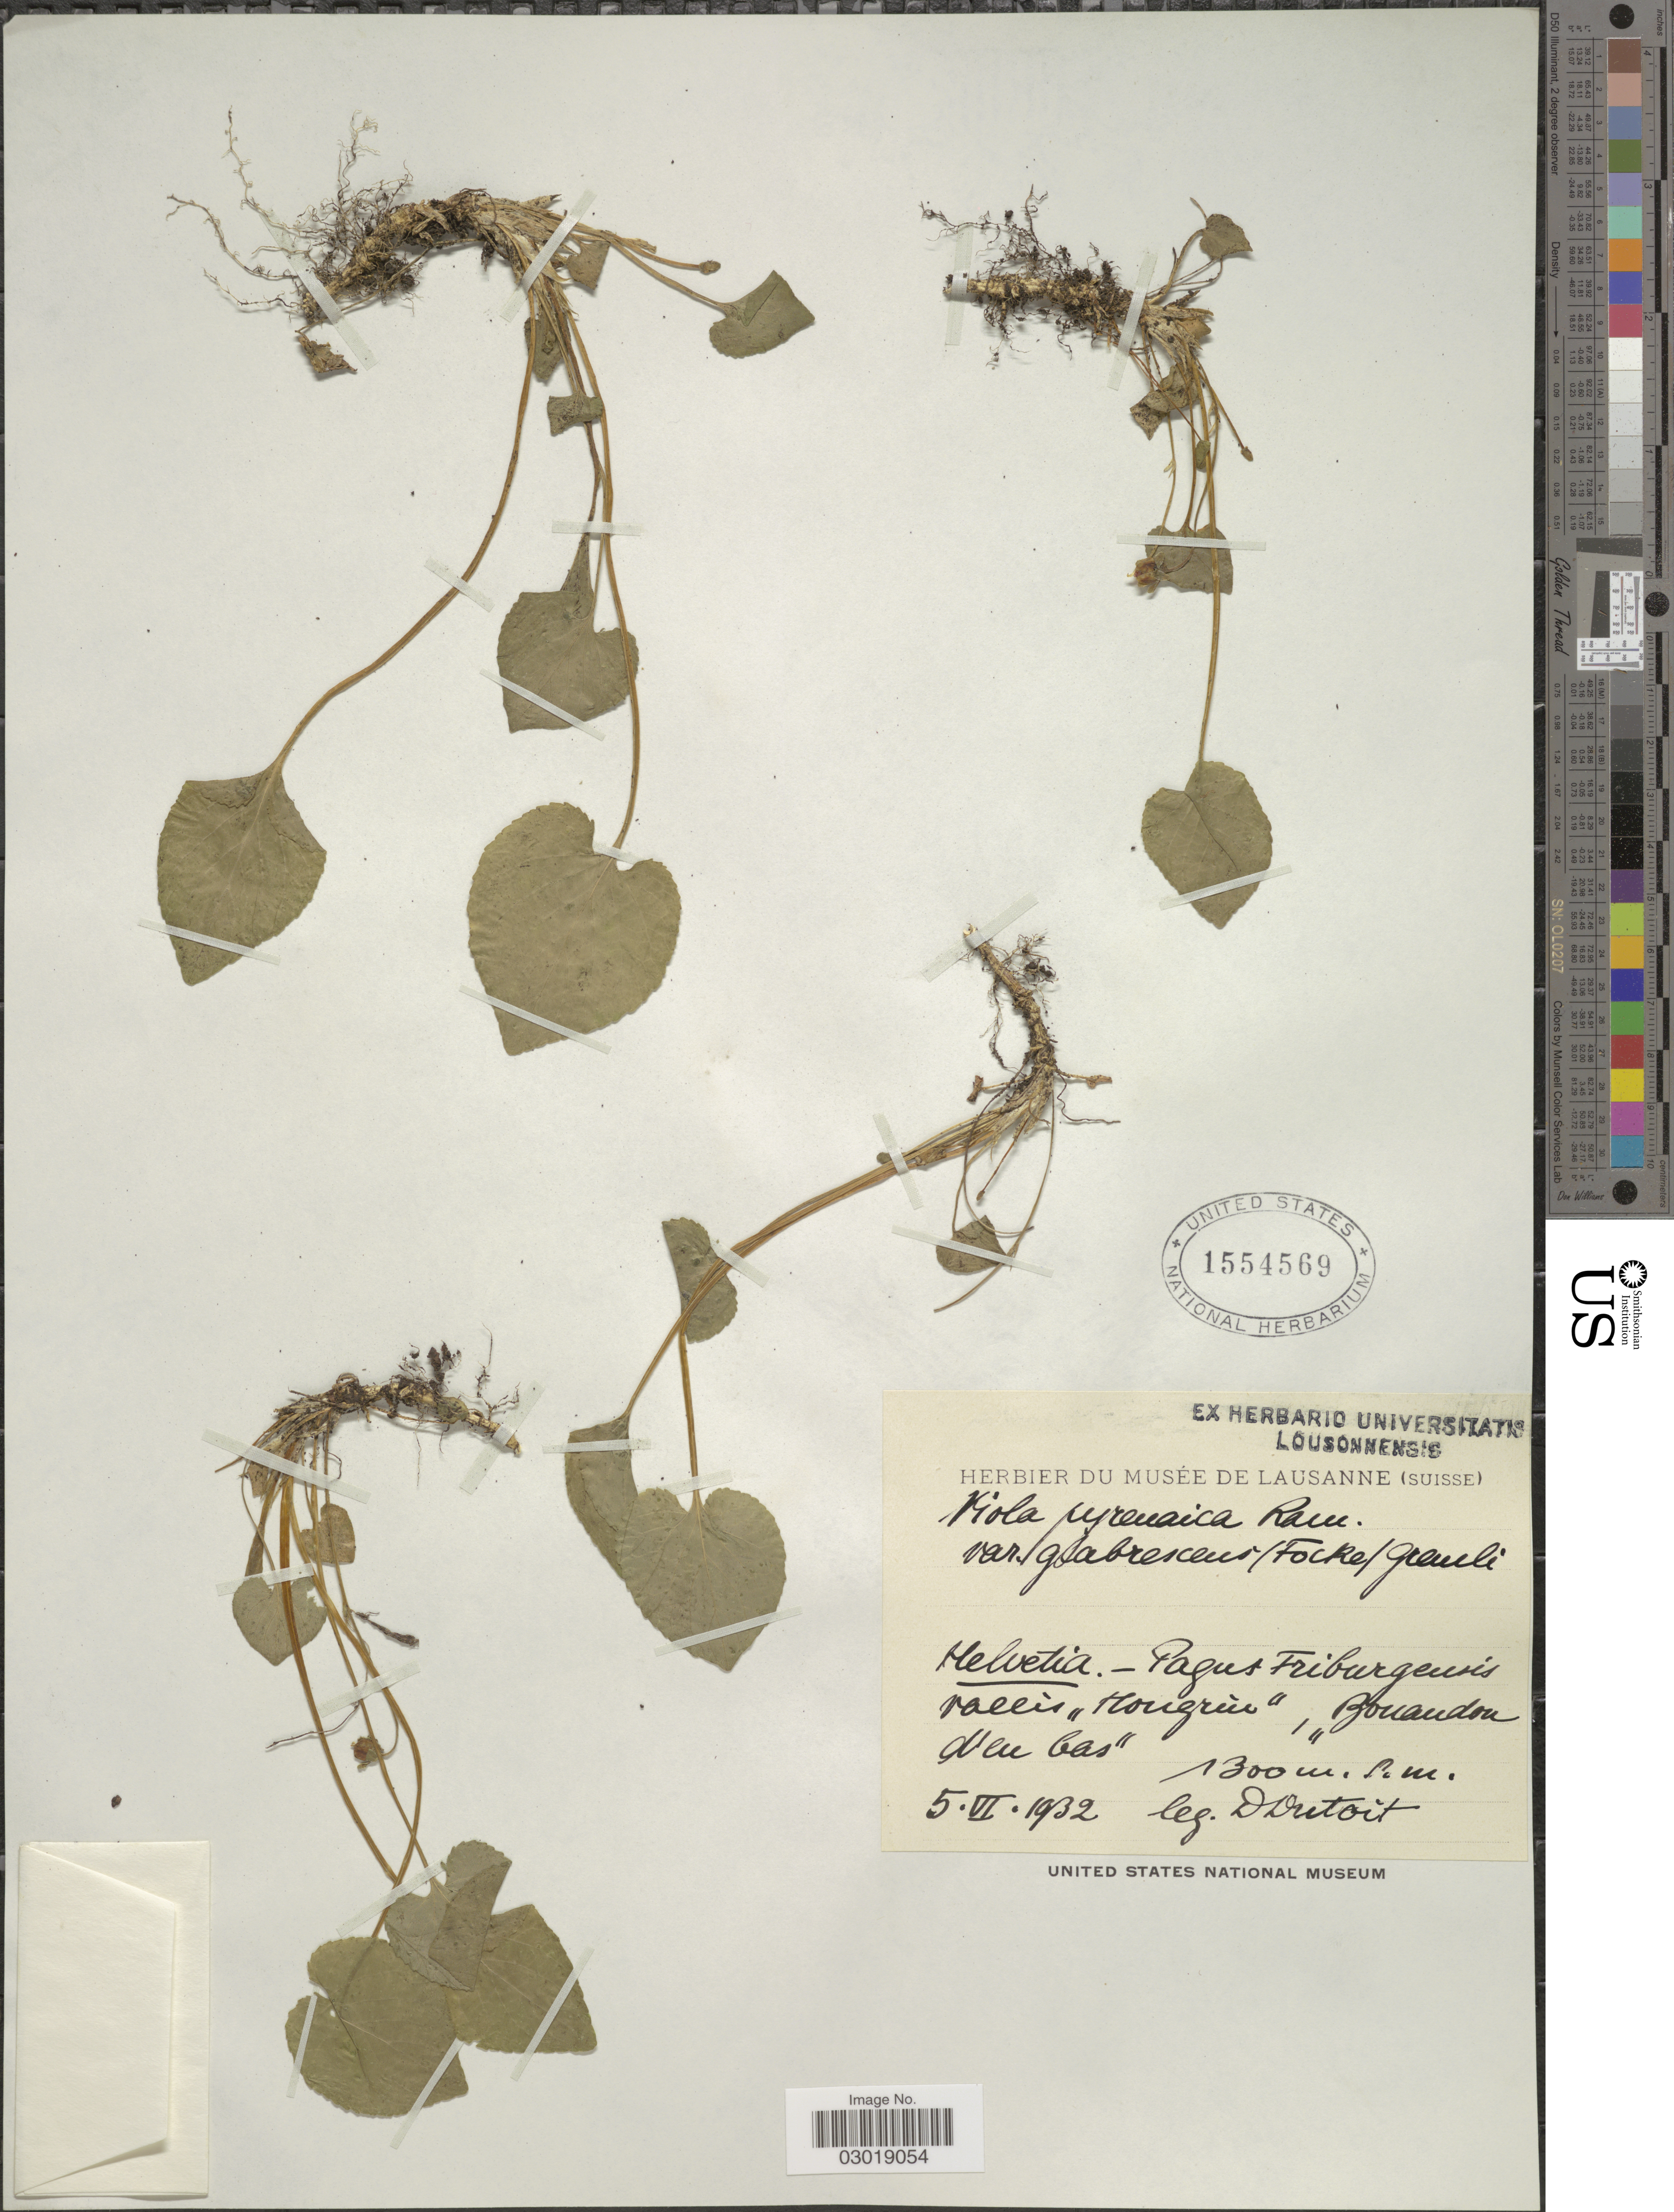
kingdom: Plantae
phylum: Tracheophyta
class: Magnoliopsida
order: Malpighiales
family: Violaceae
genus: Viola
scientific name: Viola pyrenaica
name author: Ramond ex DC.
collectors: D. Dutoit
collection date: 1932-06-05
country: Switzerland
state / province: Fribourg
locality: Helvetia.-Pagus Friburgensis vallis "Hougriu", "Bouandon d'en bas".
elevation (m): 1300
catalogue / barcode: US 1554569